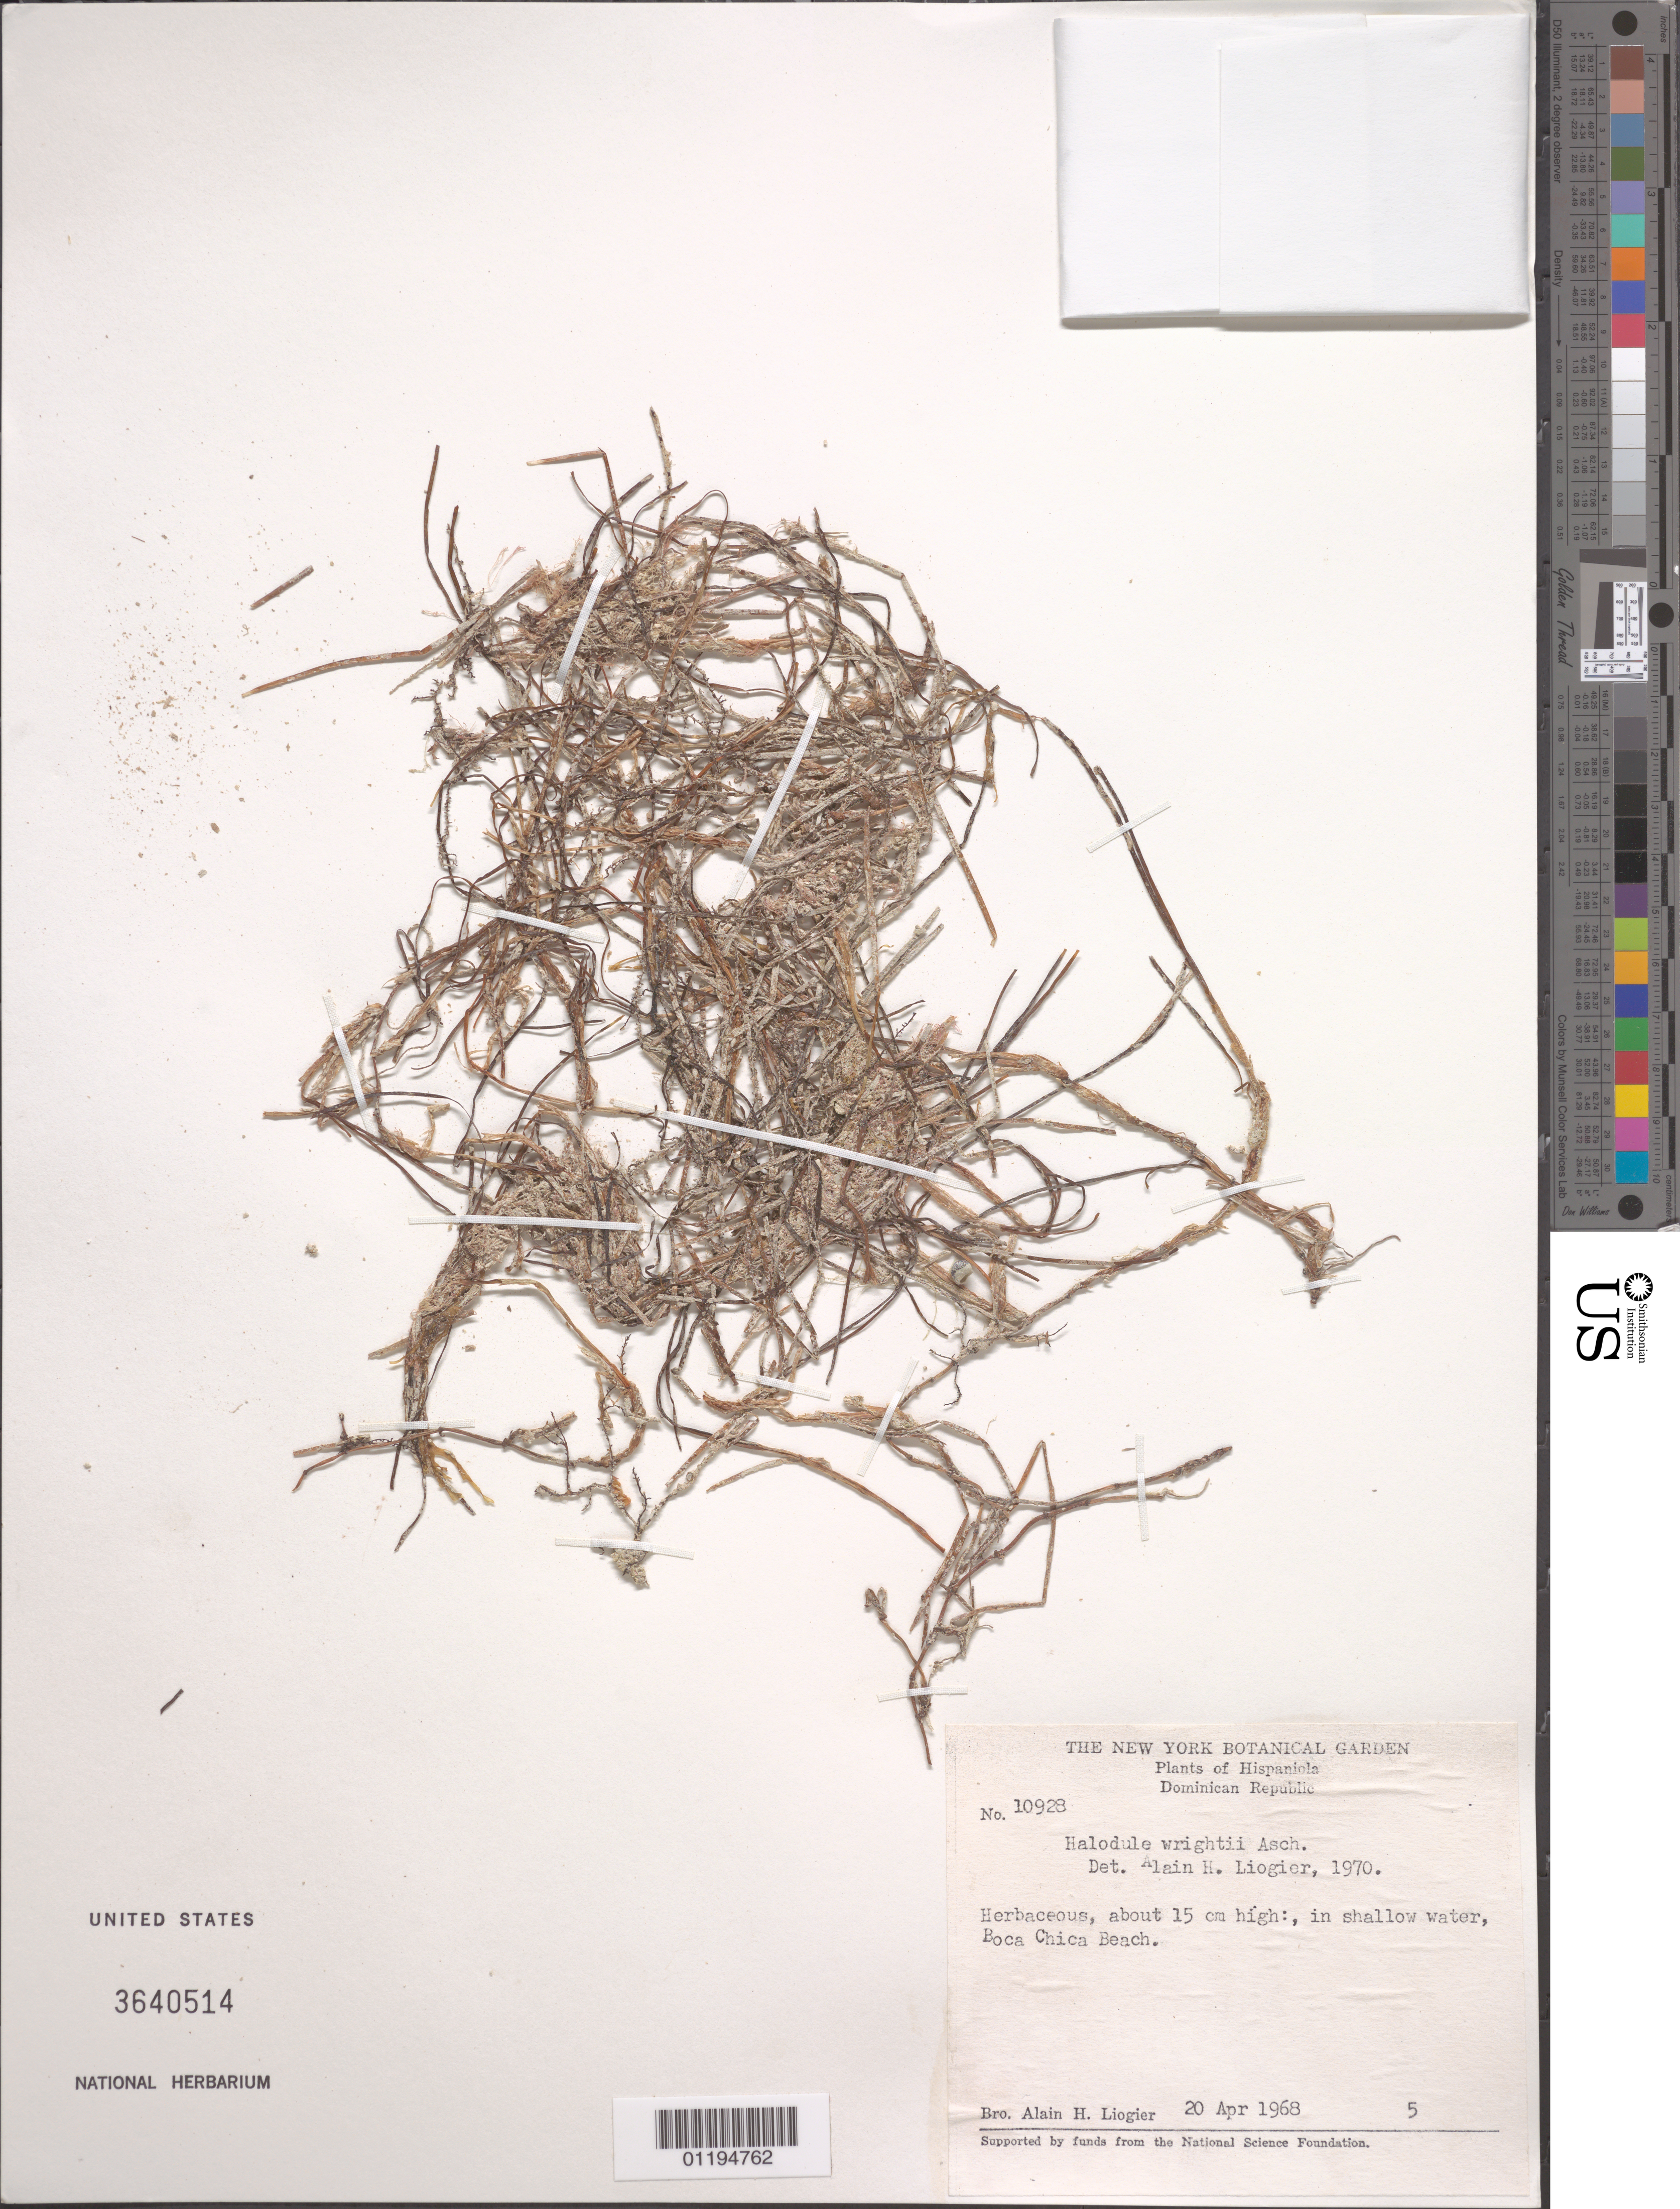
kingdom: Plantae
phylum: Tracheophyta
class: Liliopsida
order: Alismatales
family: Cymodoceaceae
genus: Halodule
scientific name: Halodule wrightii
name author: Asch.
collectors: A. H. Liogier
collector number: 10928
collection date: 1968-04-20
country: Dominican Republic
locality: Boca Chica Beach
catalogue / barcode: US 3640514